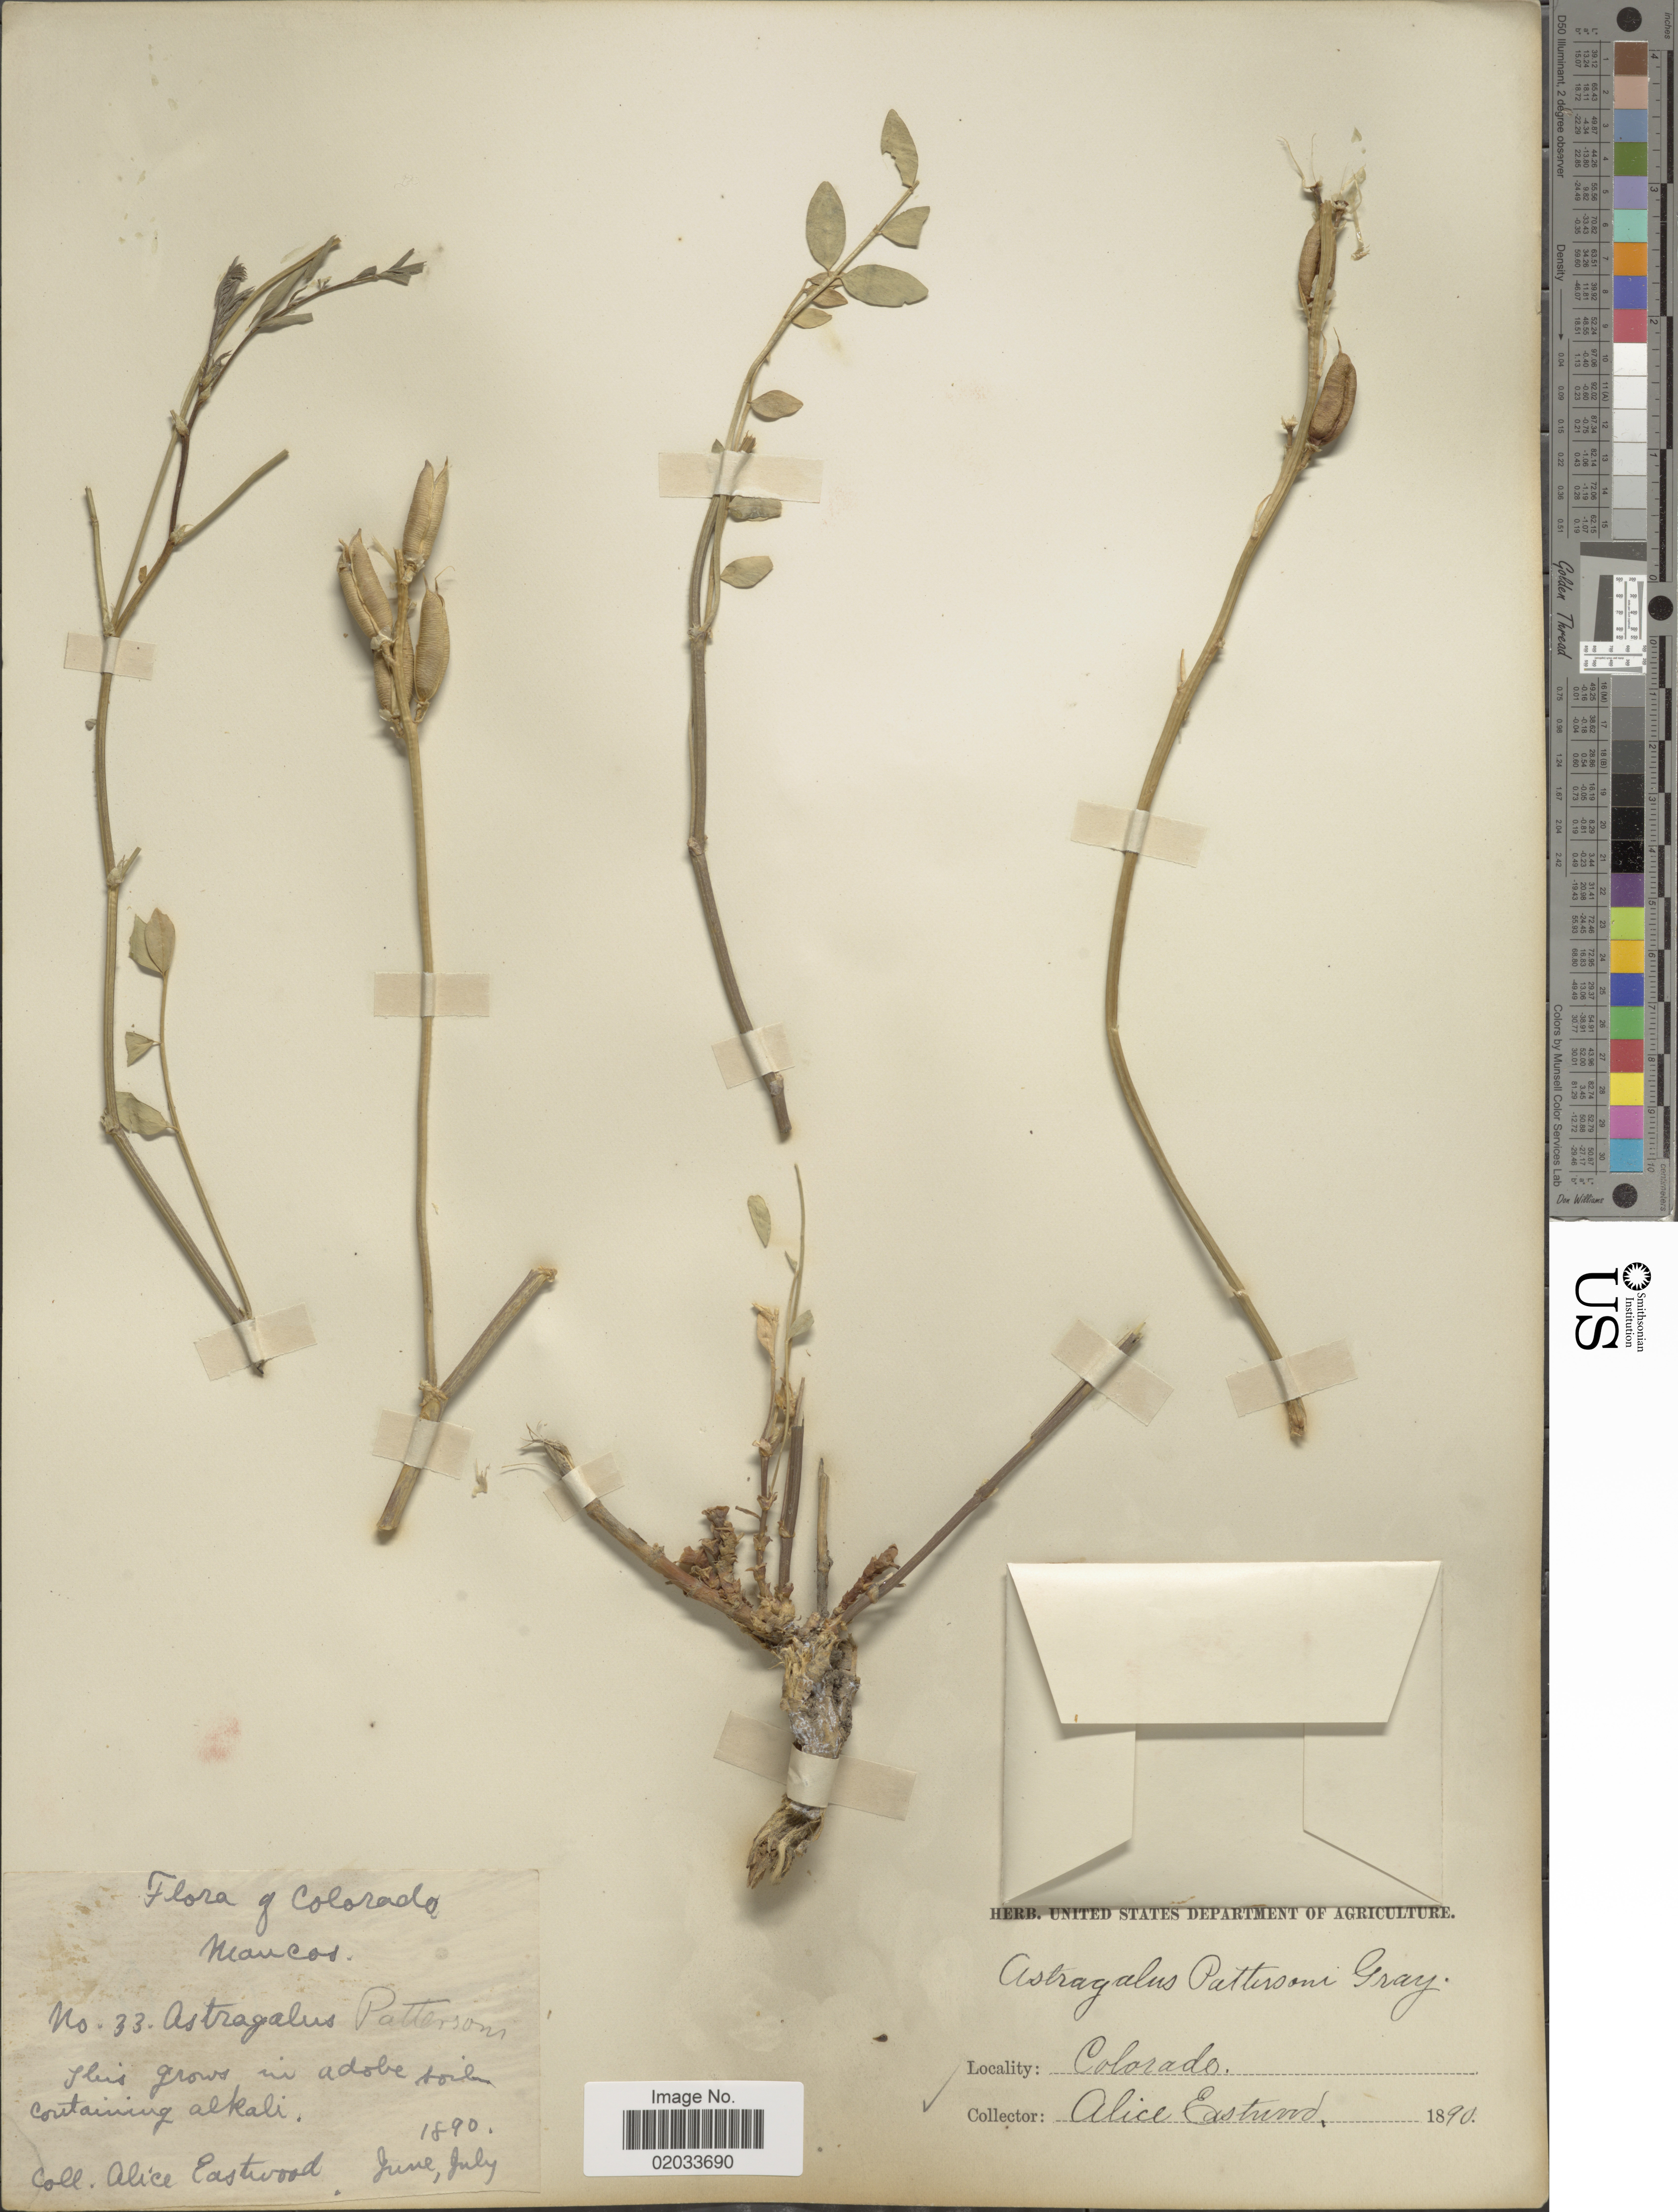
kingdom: Plantae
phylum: Tracheophyta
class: Magnoliopsida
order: Fabales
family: Fabaceae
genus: Astragalus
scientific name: Astragalus pattersonii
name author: (A. Gray) A. Gray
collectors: A. Eastwood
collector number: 33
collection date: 1890-06/1890-07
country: United States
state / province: Colorado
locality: Mancos